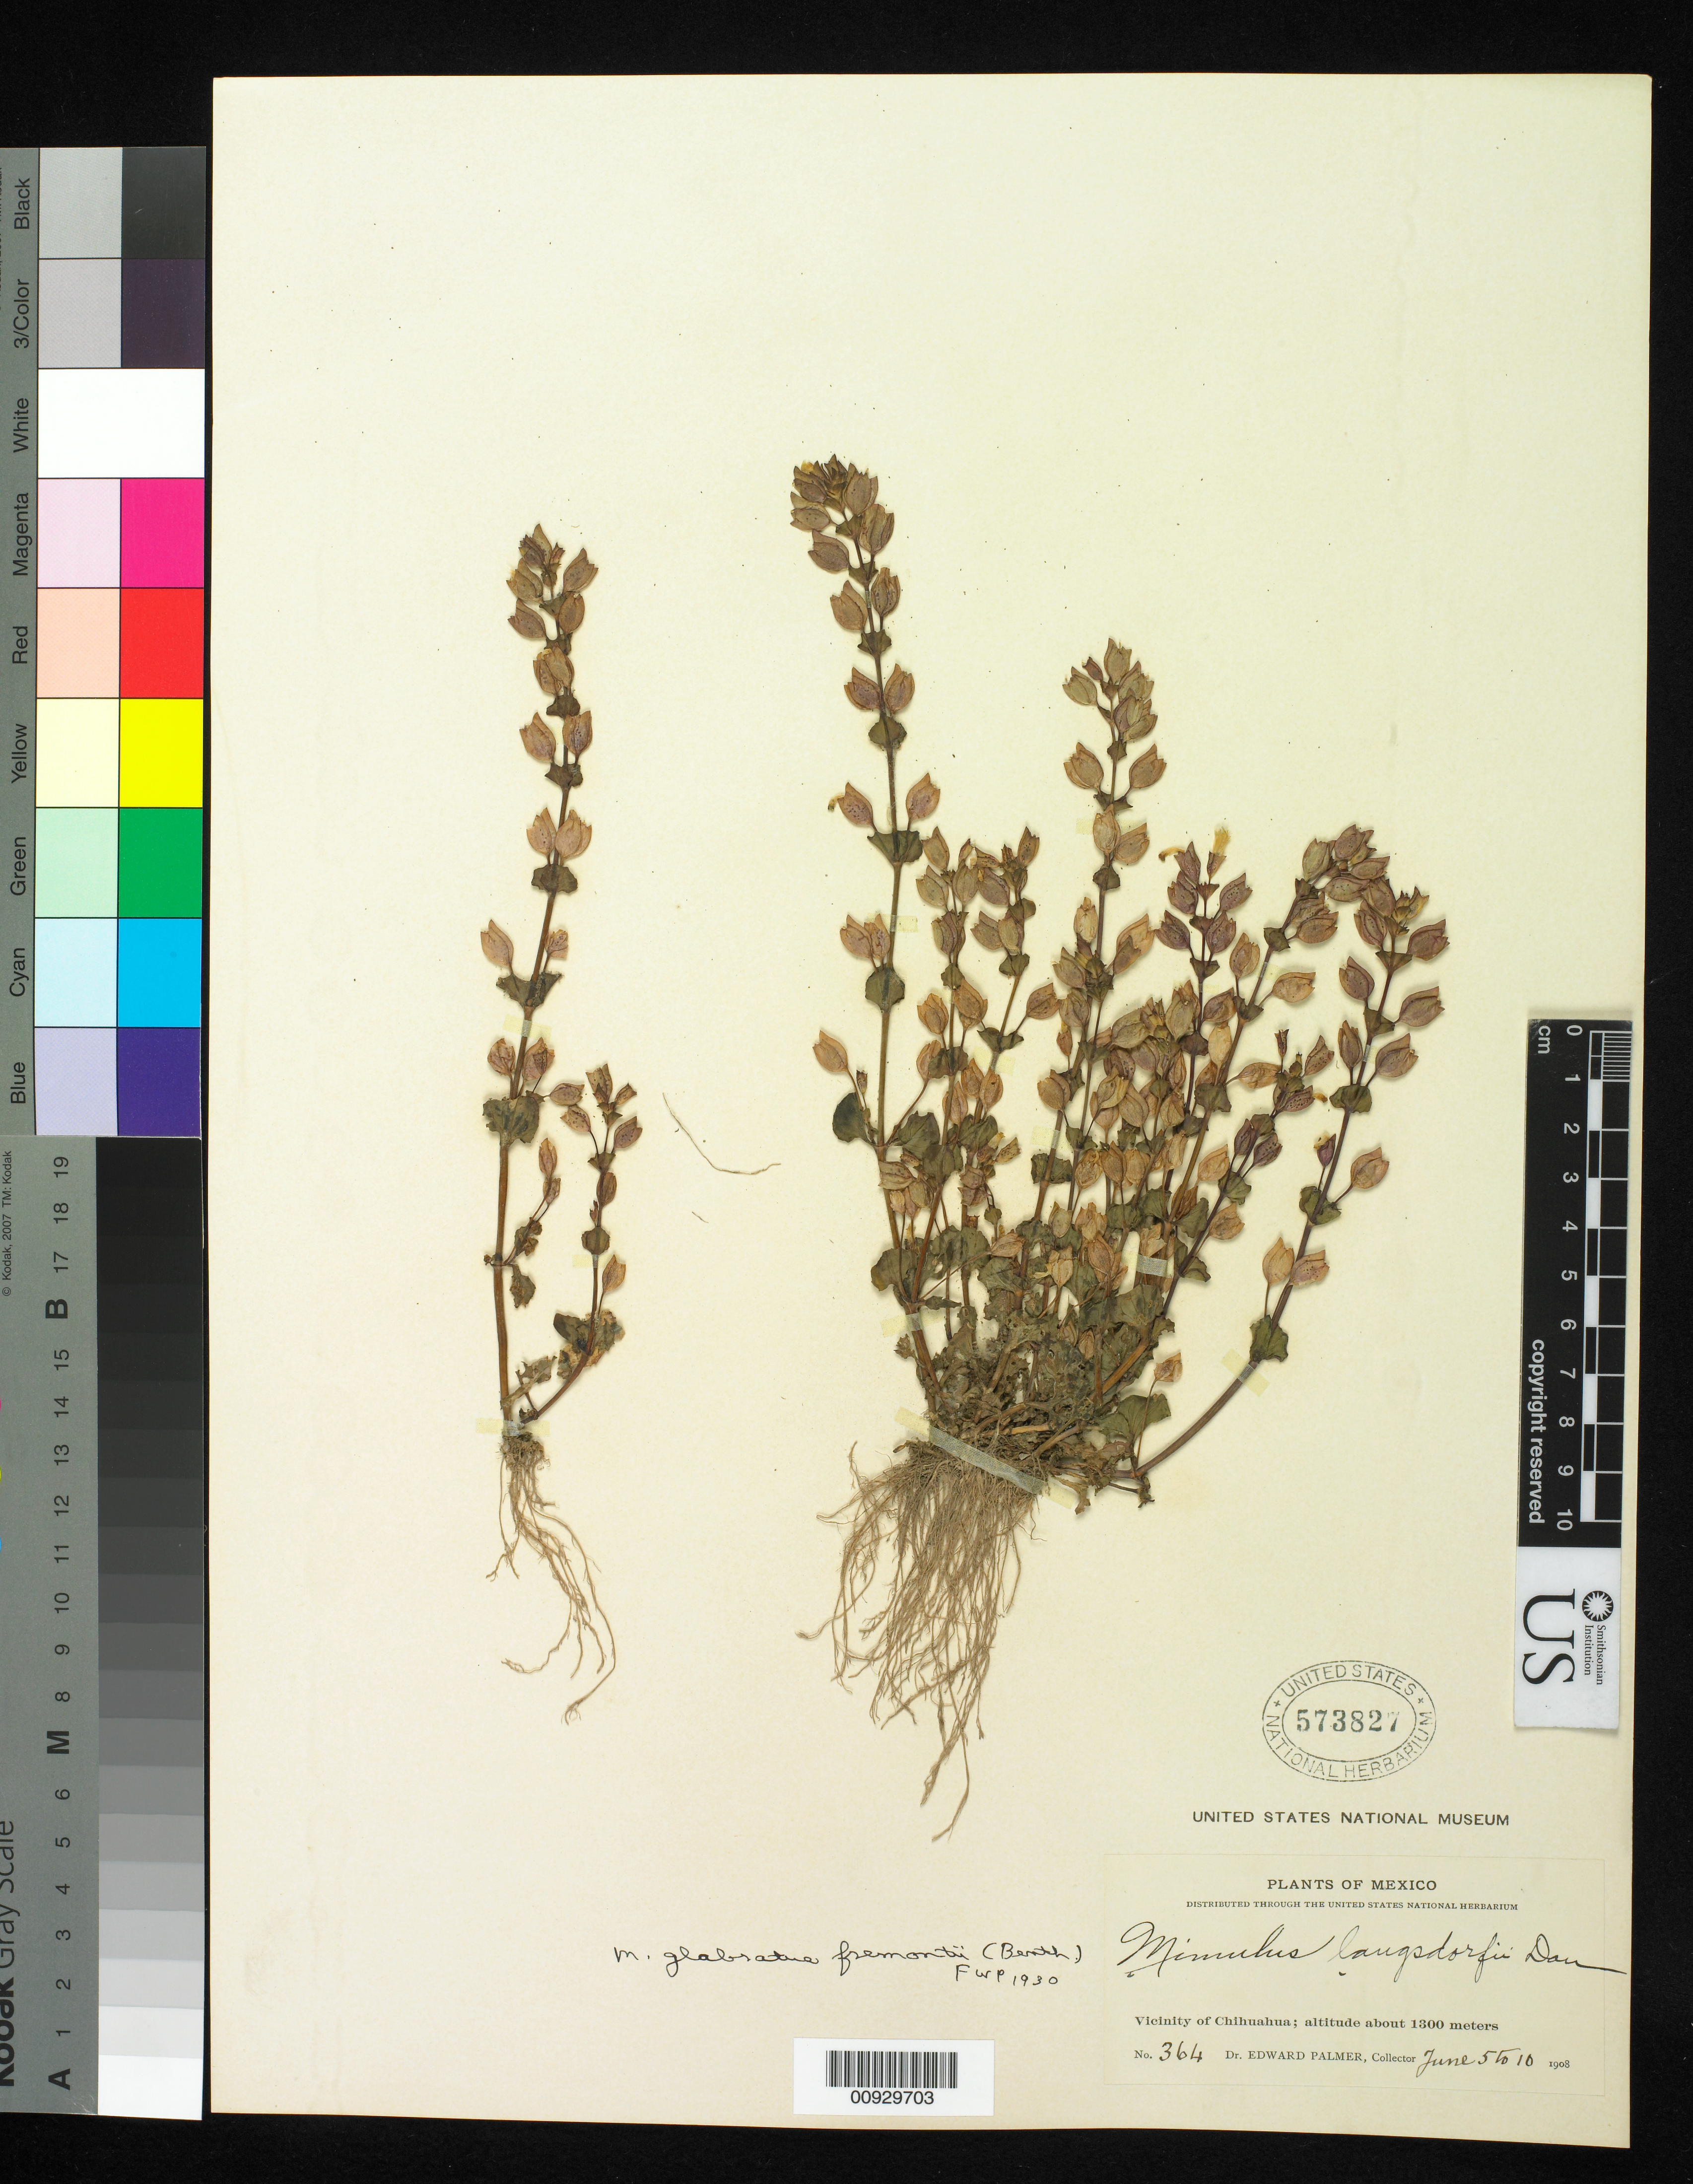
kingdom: Plantae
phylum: Tracheophyta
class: Magnoliopsida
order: Lamiales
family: Phrymaceae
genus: Mimulus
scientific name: Mimulus glabratus var. fremontii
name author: Kunth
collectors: E. Palmer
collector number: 364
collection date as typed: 05 Jun 1908 to 10 Jun 1908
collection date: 1908-06-05/1908-06-10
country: Mexico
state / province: Chihuahua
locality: Vicinity of Chihuahua.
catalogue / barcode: US 573827